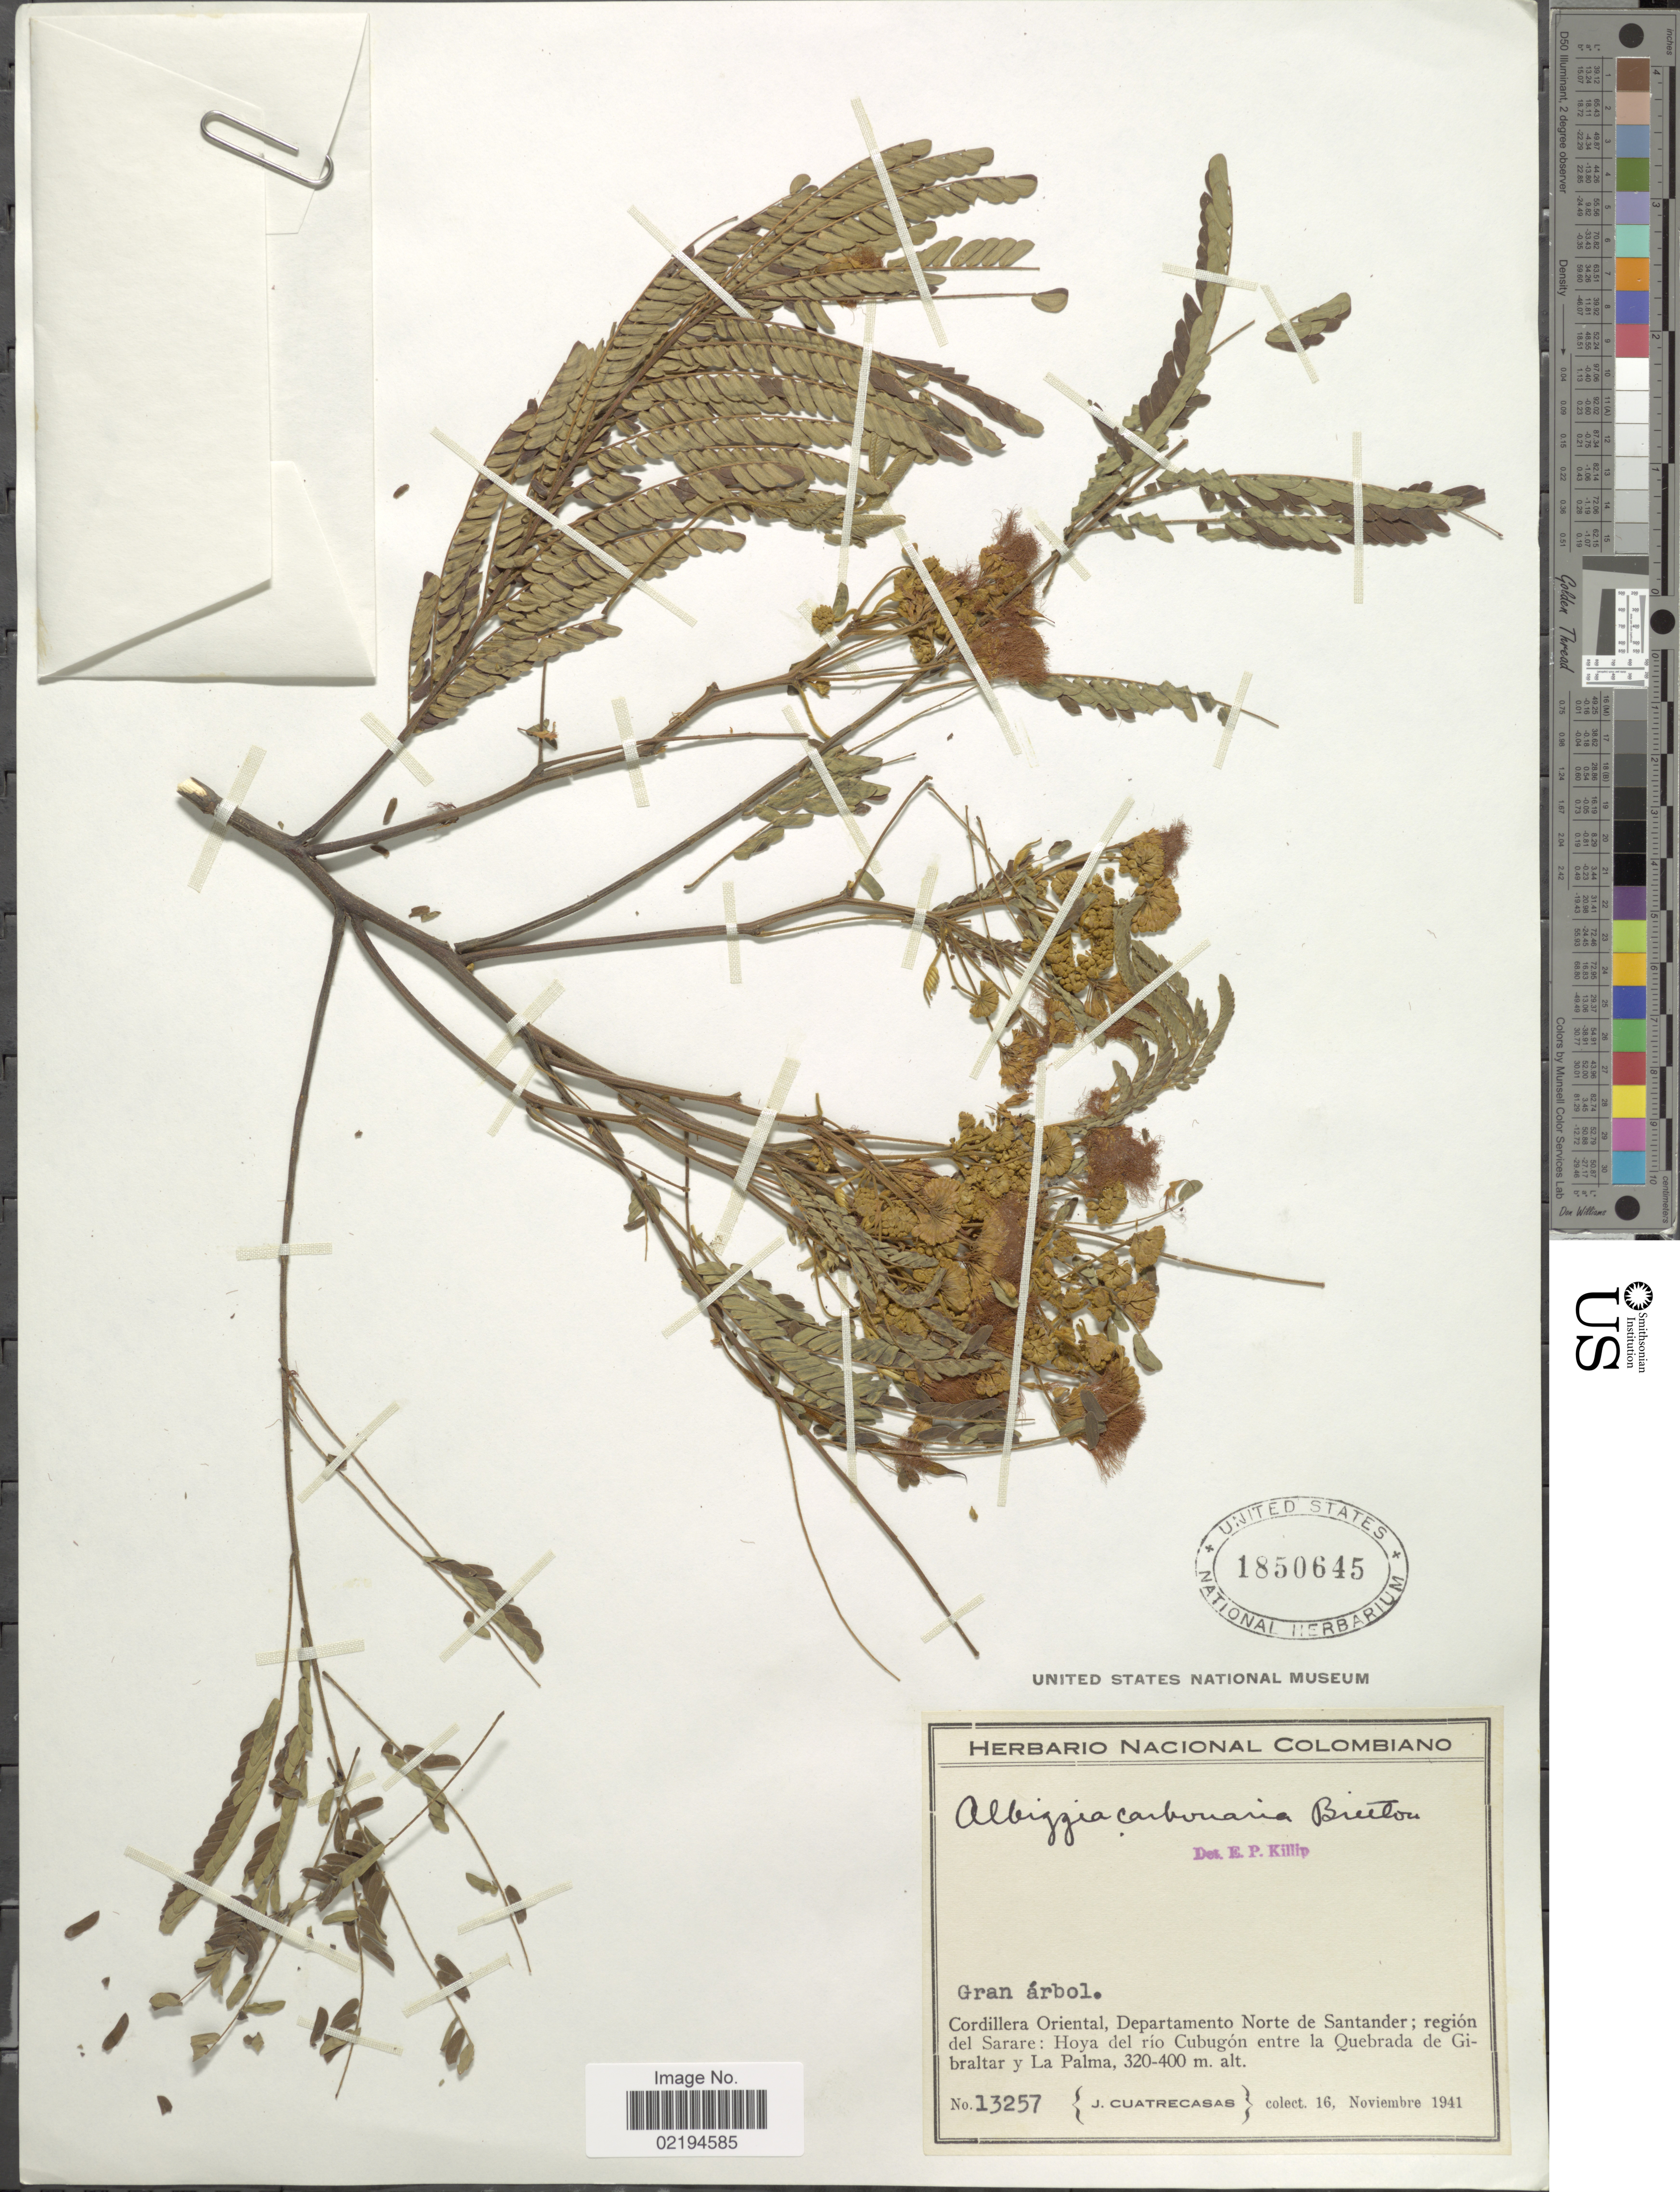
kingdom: Plantae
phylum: Tracheophyta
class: Magnoliopsida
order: Fabales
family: Fabaceae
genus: Pseudosamanea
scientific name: Pseudosamanea carbonaria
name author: (Britton) Koenen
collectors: J. Cuatrecasas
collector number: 13257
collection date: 1941-11-16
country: Colombia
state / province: Norte de Santander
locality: Cordillera Oriental, region del Sarare: Hoya del rio Cubugon entre la Quebrada de Gibraltar y La Palma.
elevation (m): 320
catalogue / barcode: US 1850645